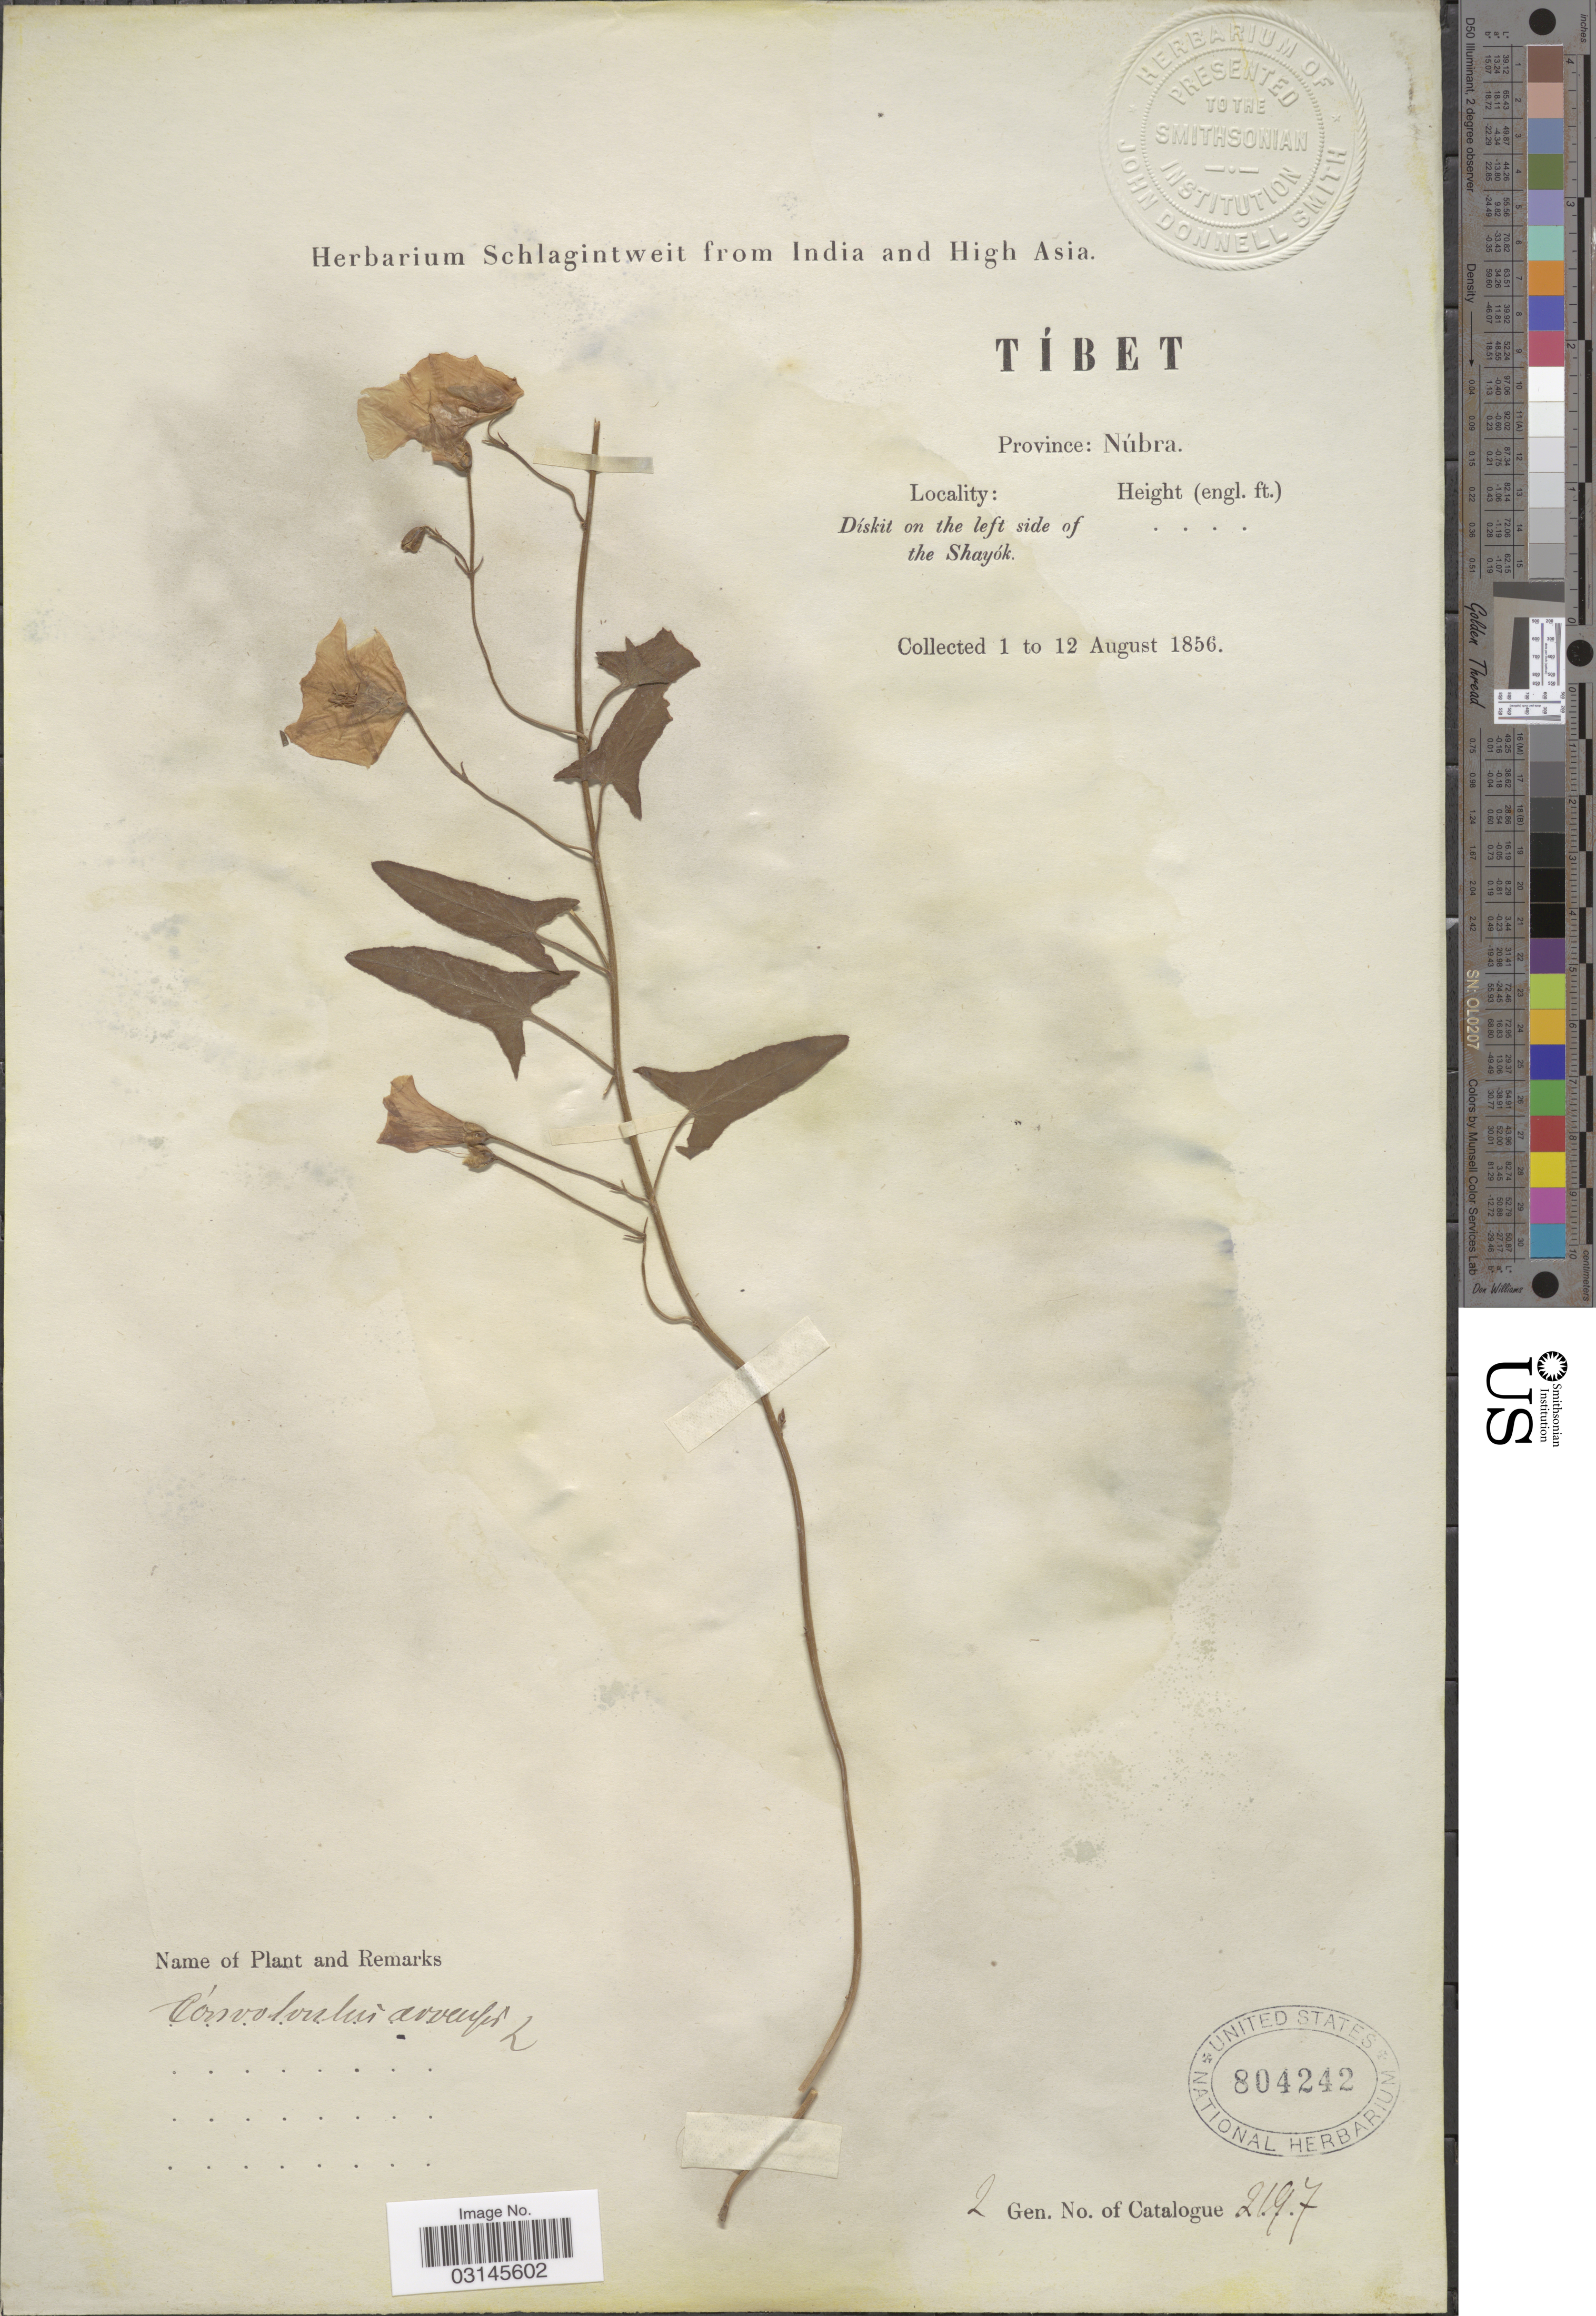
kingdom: Plantae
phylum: Tracheophyta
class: Magnoliopsida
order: Solanales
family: Convolvulaceae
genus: Convolvulus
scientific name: Convolvulus arvensis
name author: L.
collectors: ex herb. Schlagintweit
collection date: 1856-08-01/1856-08-12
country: China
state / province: Xizang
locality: Tíbet. Province: Núbra. Dískit on the left side of the Shayók.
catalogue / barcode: US 804242